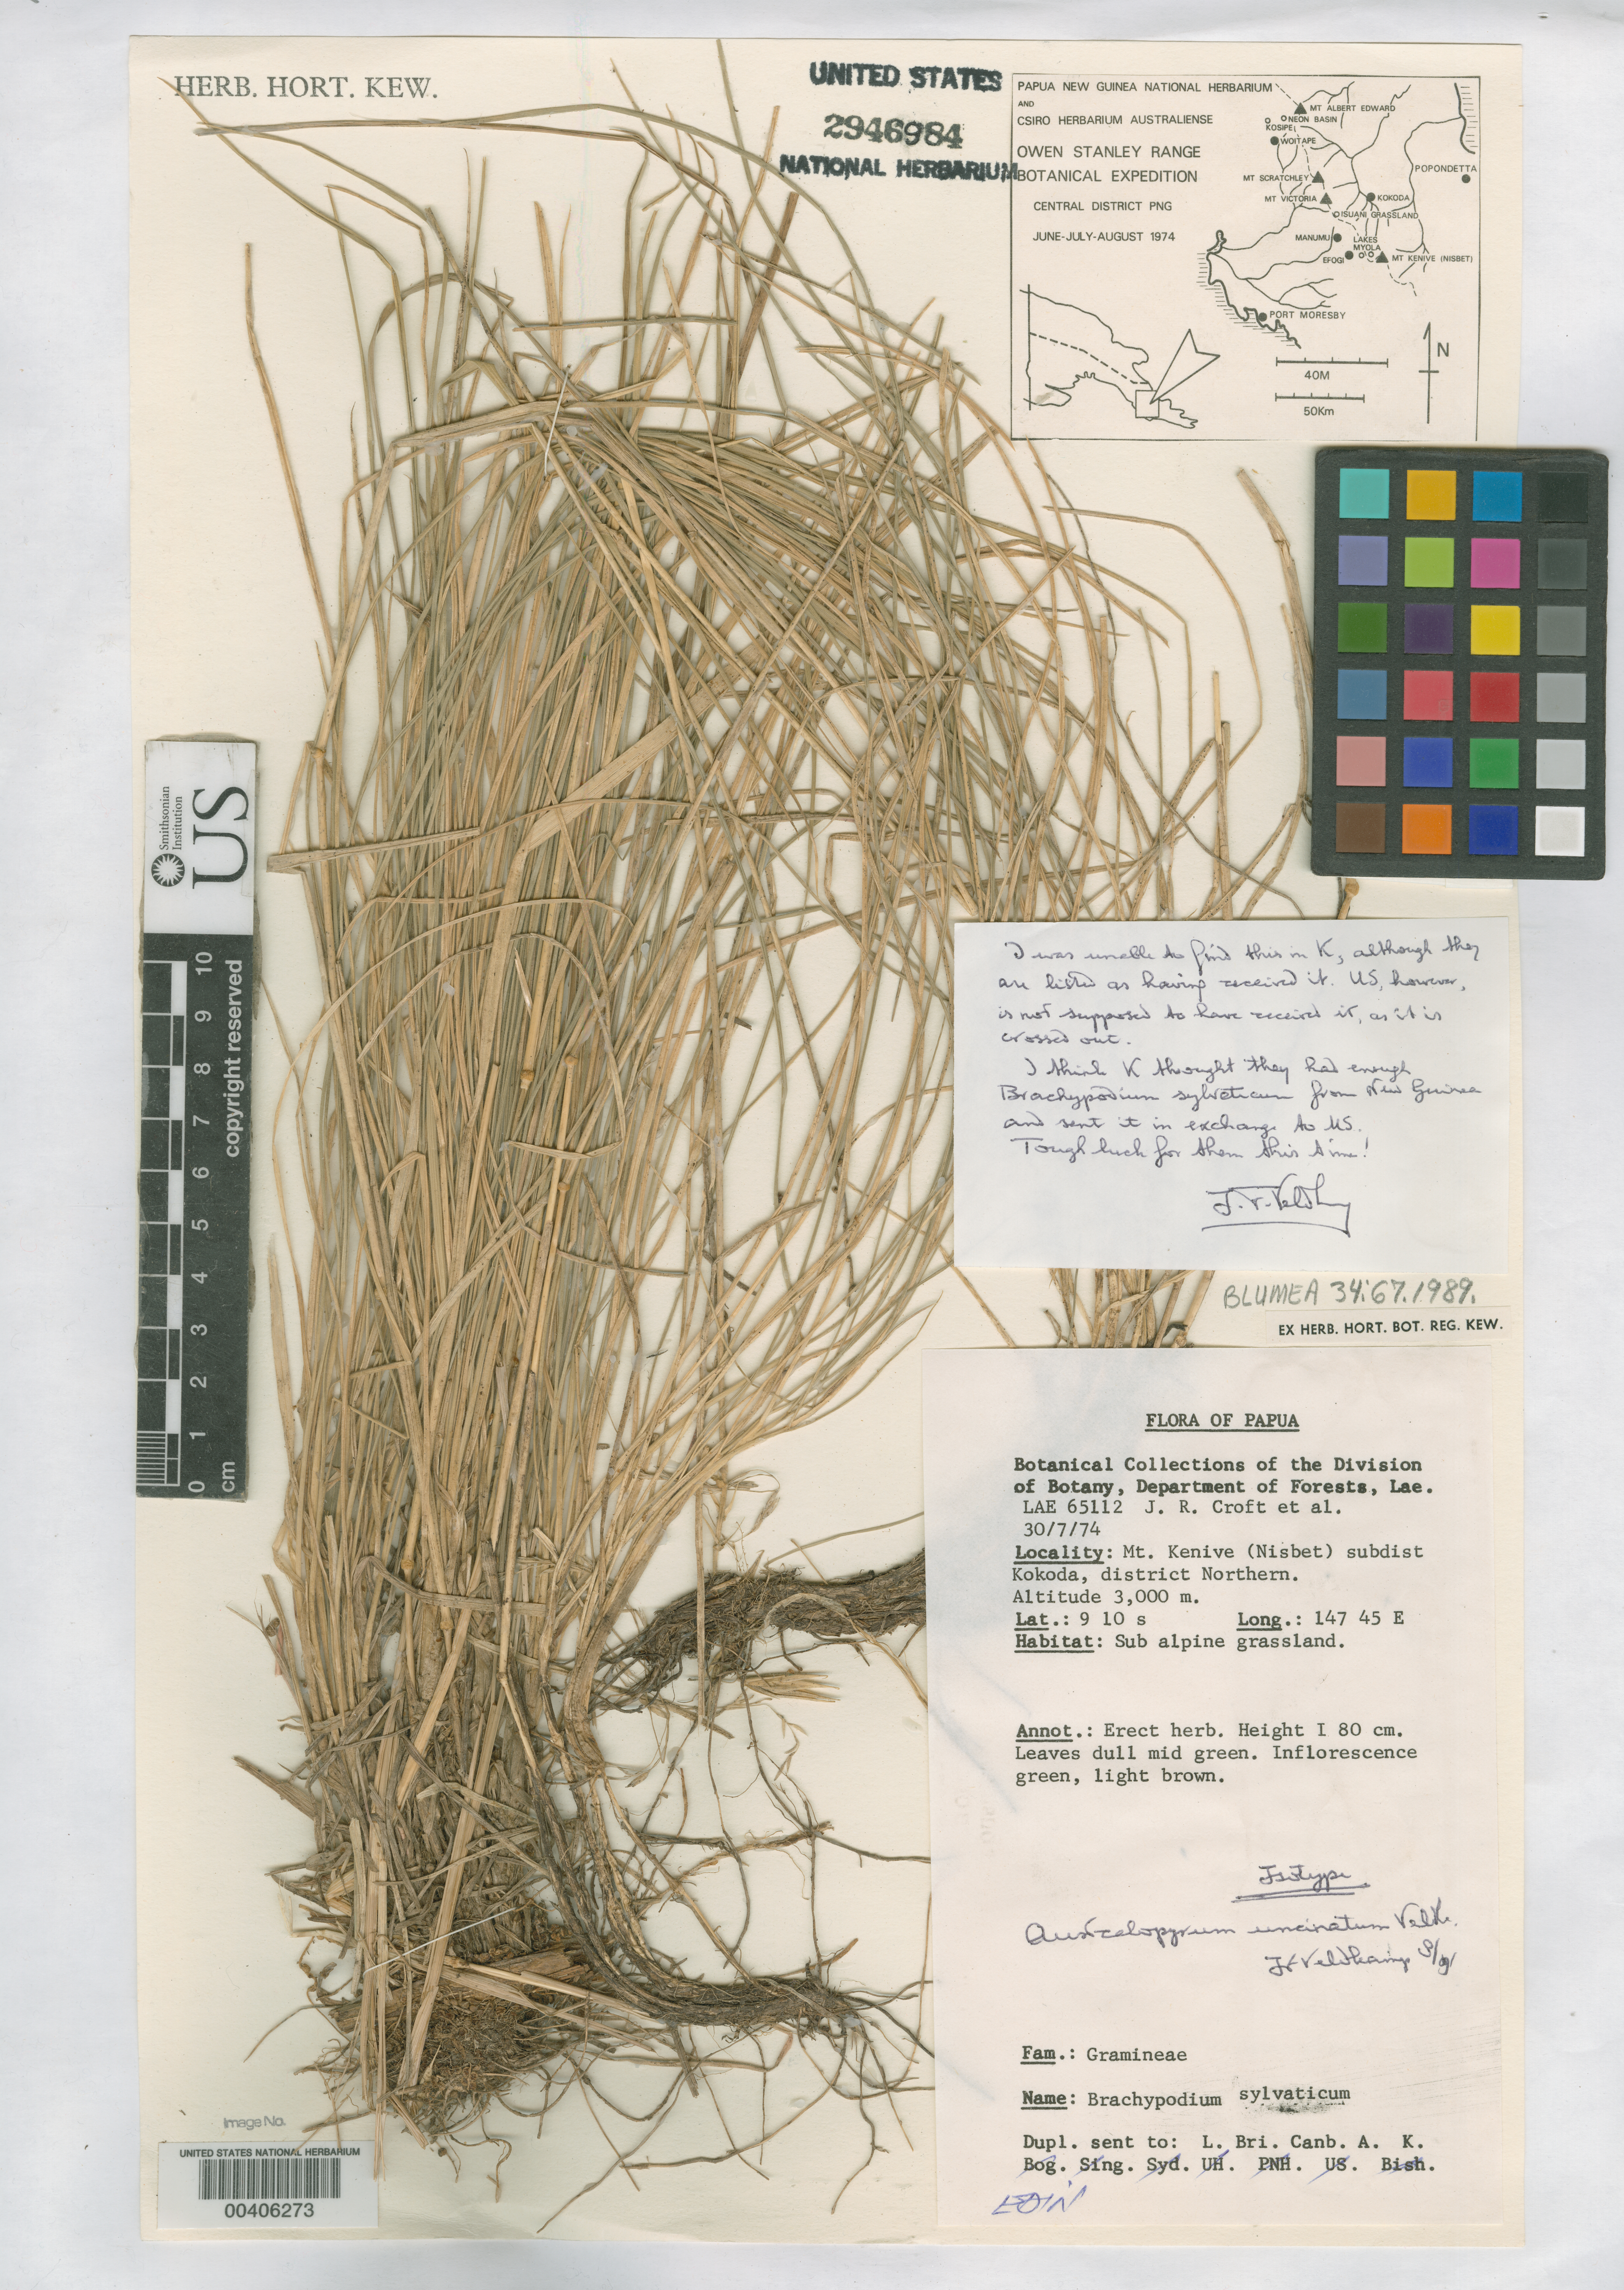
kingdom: Plantae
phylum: Tracheophyta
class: Liliopsida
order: Poales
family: Poaceae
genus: Australopyrum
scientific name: Australopyrum uncinatum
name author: Veldkamp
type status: Isotype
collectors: J. R. Croft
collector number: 65112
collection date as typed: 30 Jul 1974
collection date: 1974-07-30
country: Papua New Guinea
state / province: Northern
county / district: Kokoda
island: New Guinea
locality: Mt. Kenive, Nisbet.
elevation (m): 3000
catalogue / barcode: US 2946984